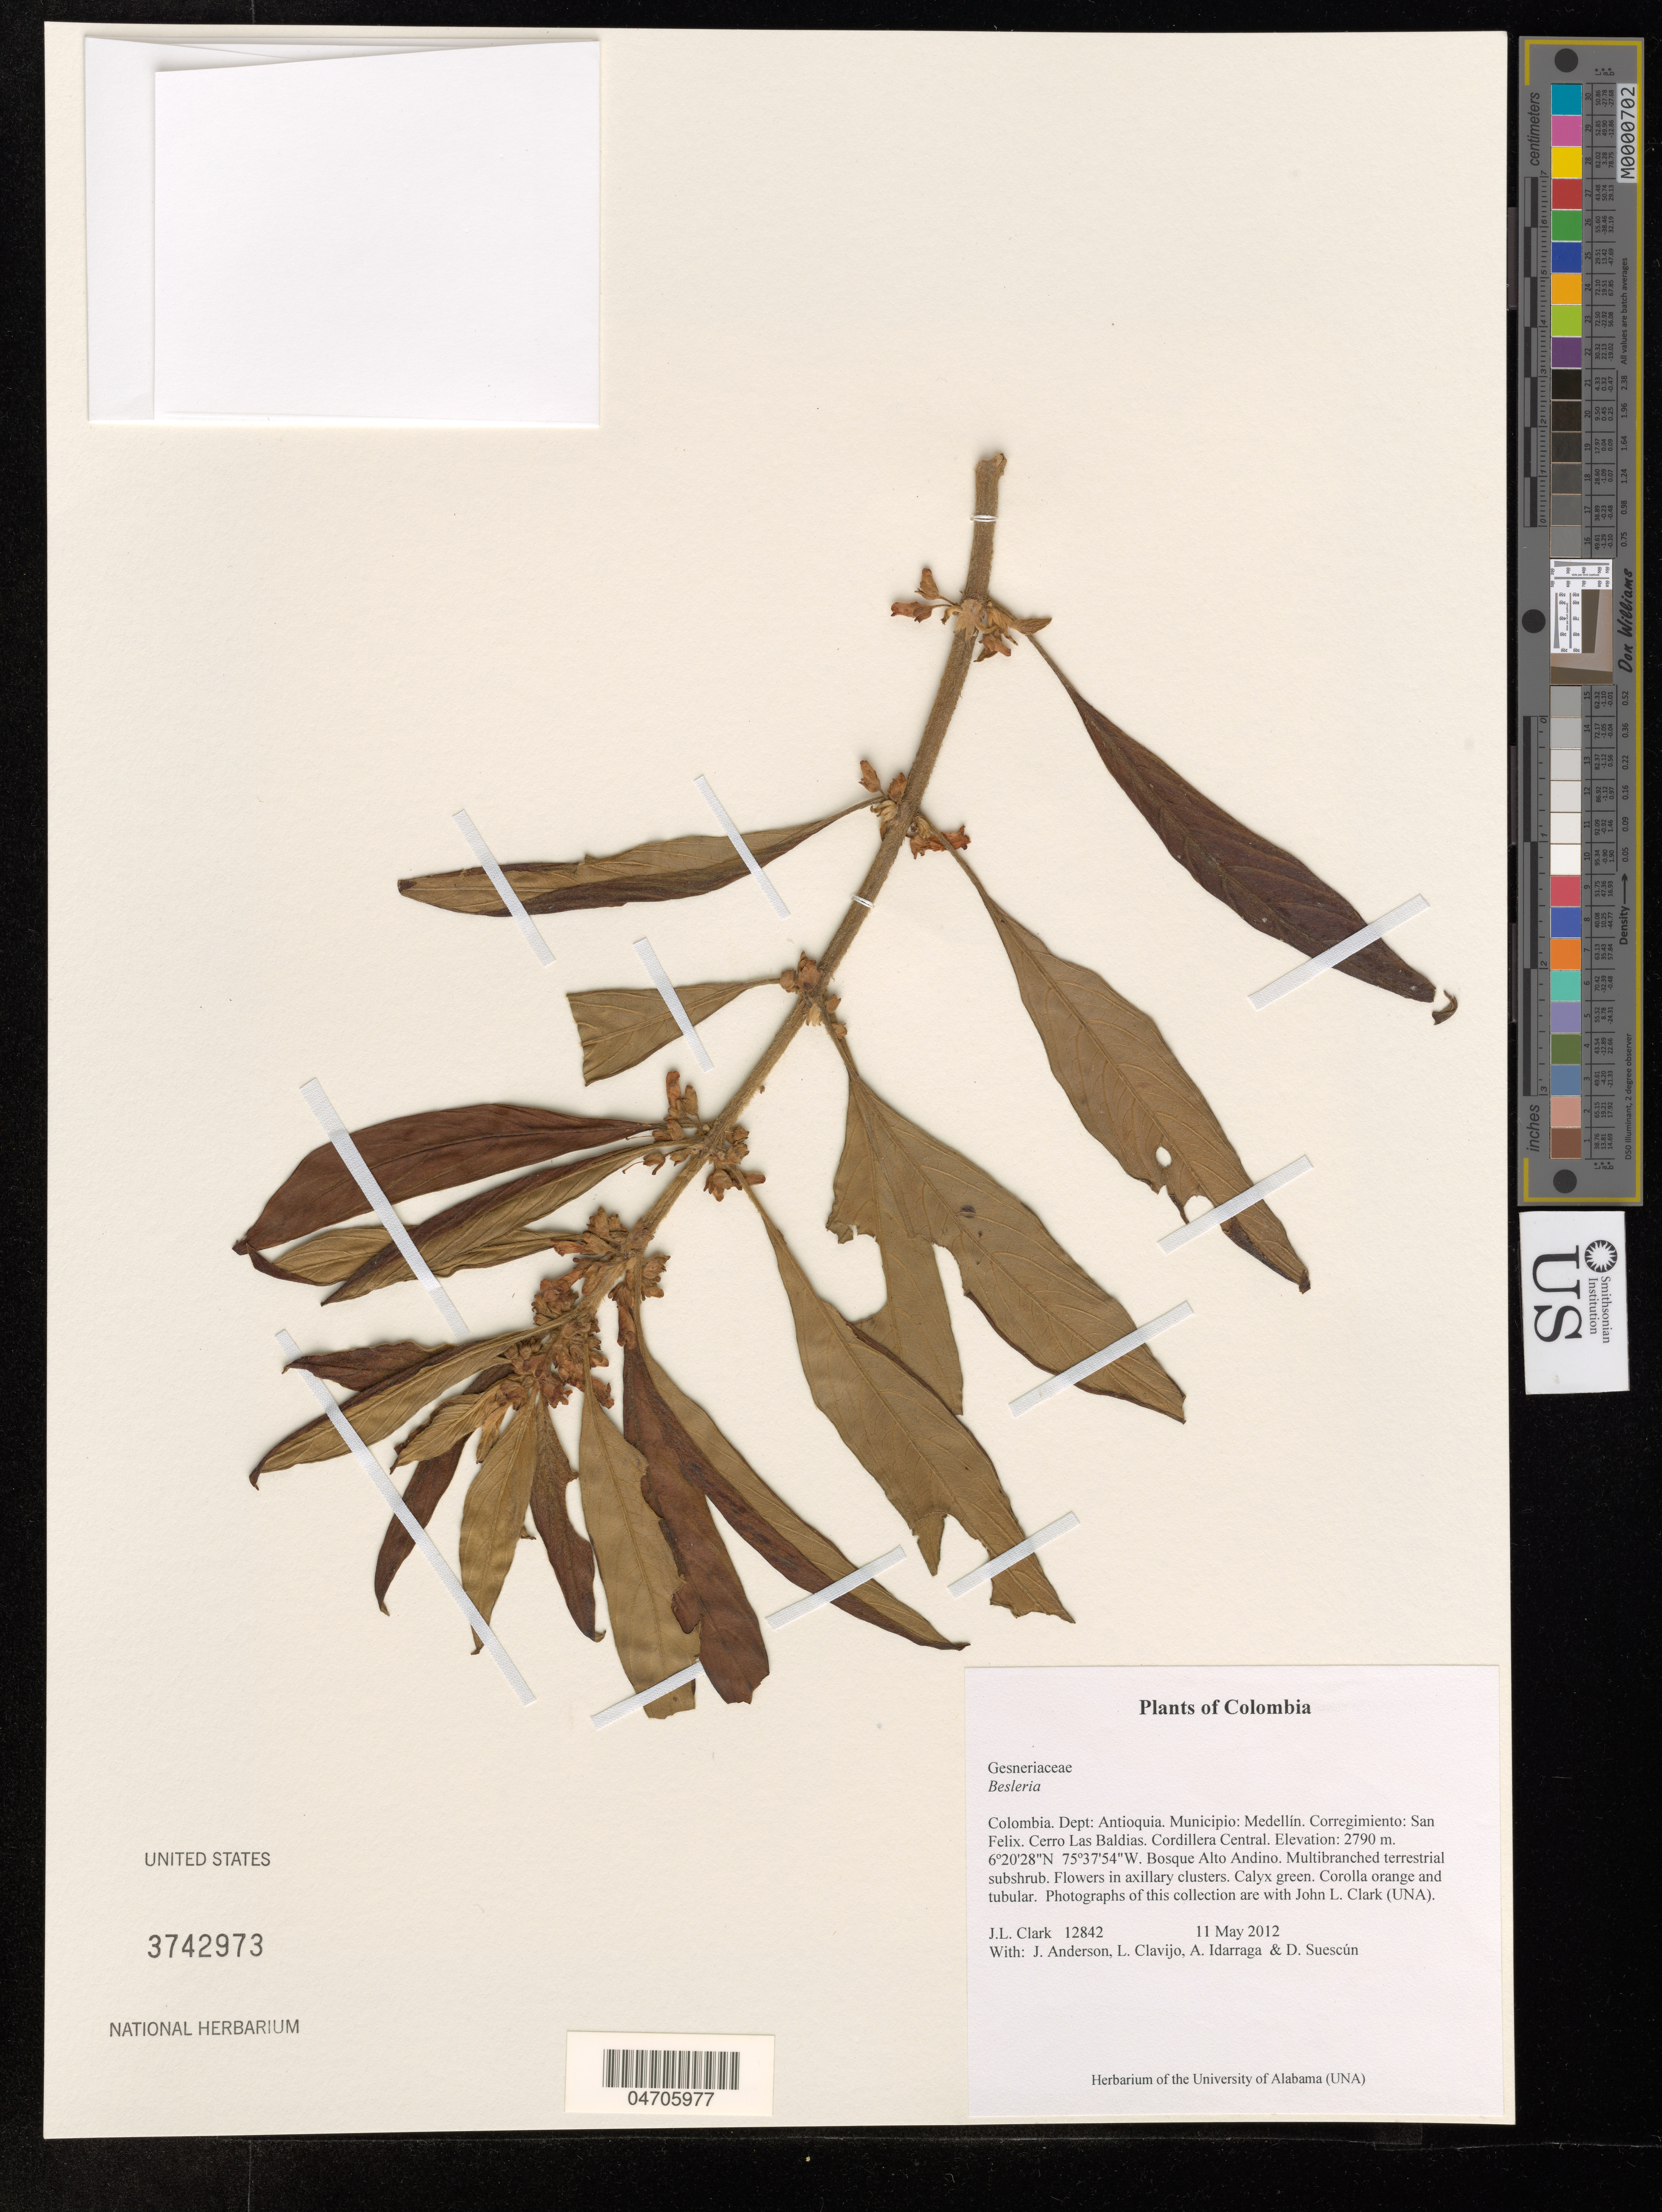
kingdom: Plantae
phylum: Tracheophyta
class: Magnoliopsida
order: Lamiales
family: Gesneriaceae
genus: Besleria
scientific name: Besleria sp.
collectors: J. L. Clark, J. Anderson, L. Clavijo, A. Idarraga & D. Suescún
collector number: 12842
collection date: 2012-05-11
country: Colombia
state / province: Antioquia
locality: Dept: Antioquia. Municipio: Medellín. Corregimiento: San Felix. Cerro Las Baldias. Cordillera Central. Bosque Alto Andino.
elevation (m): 2790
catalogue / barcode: US 3742973